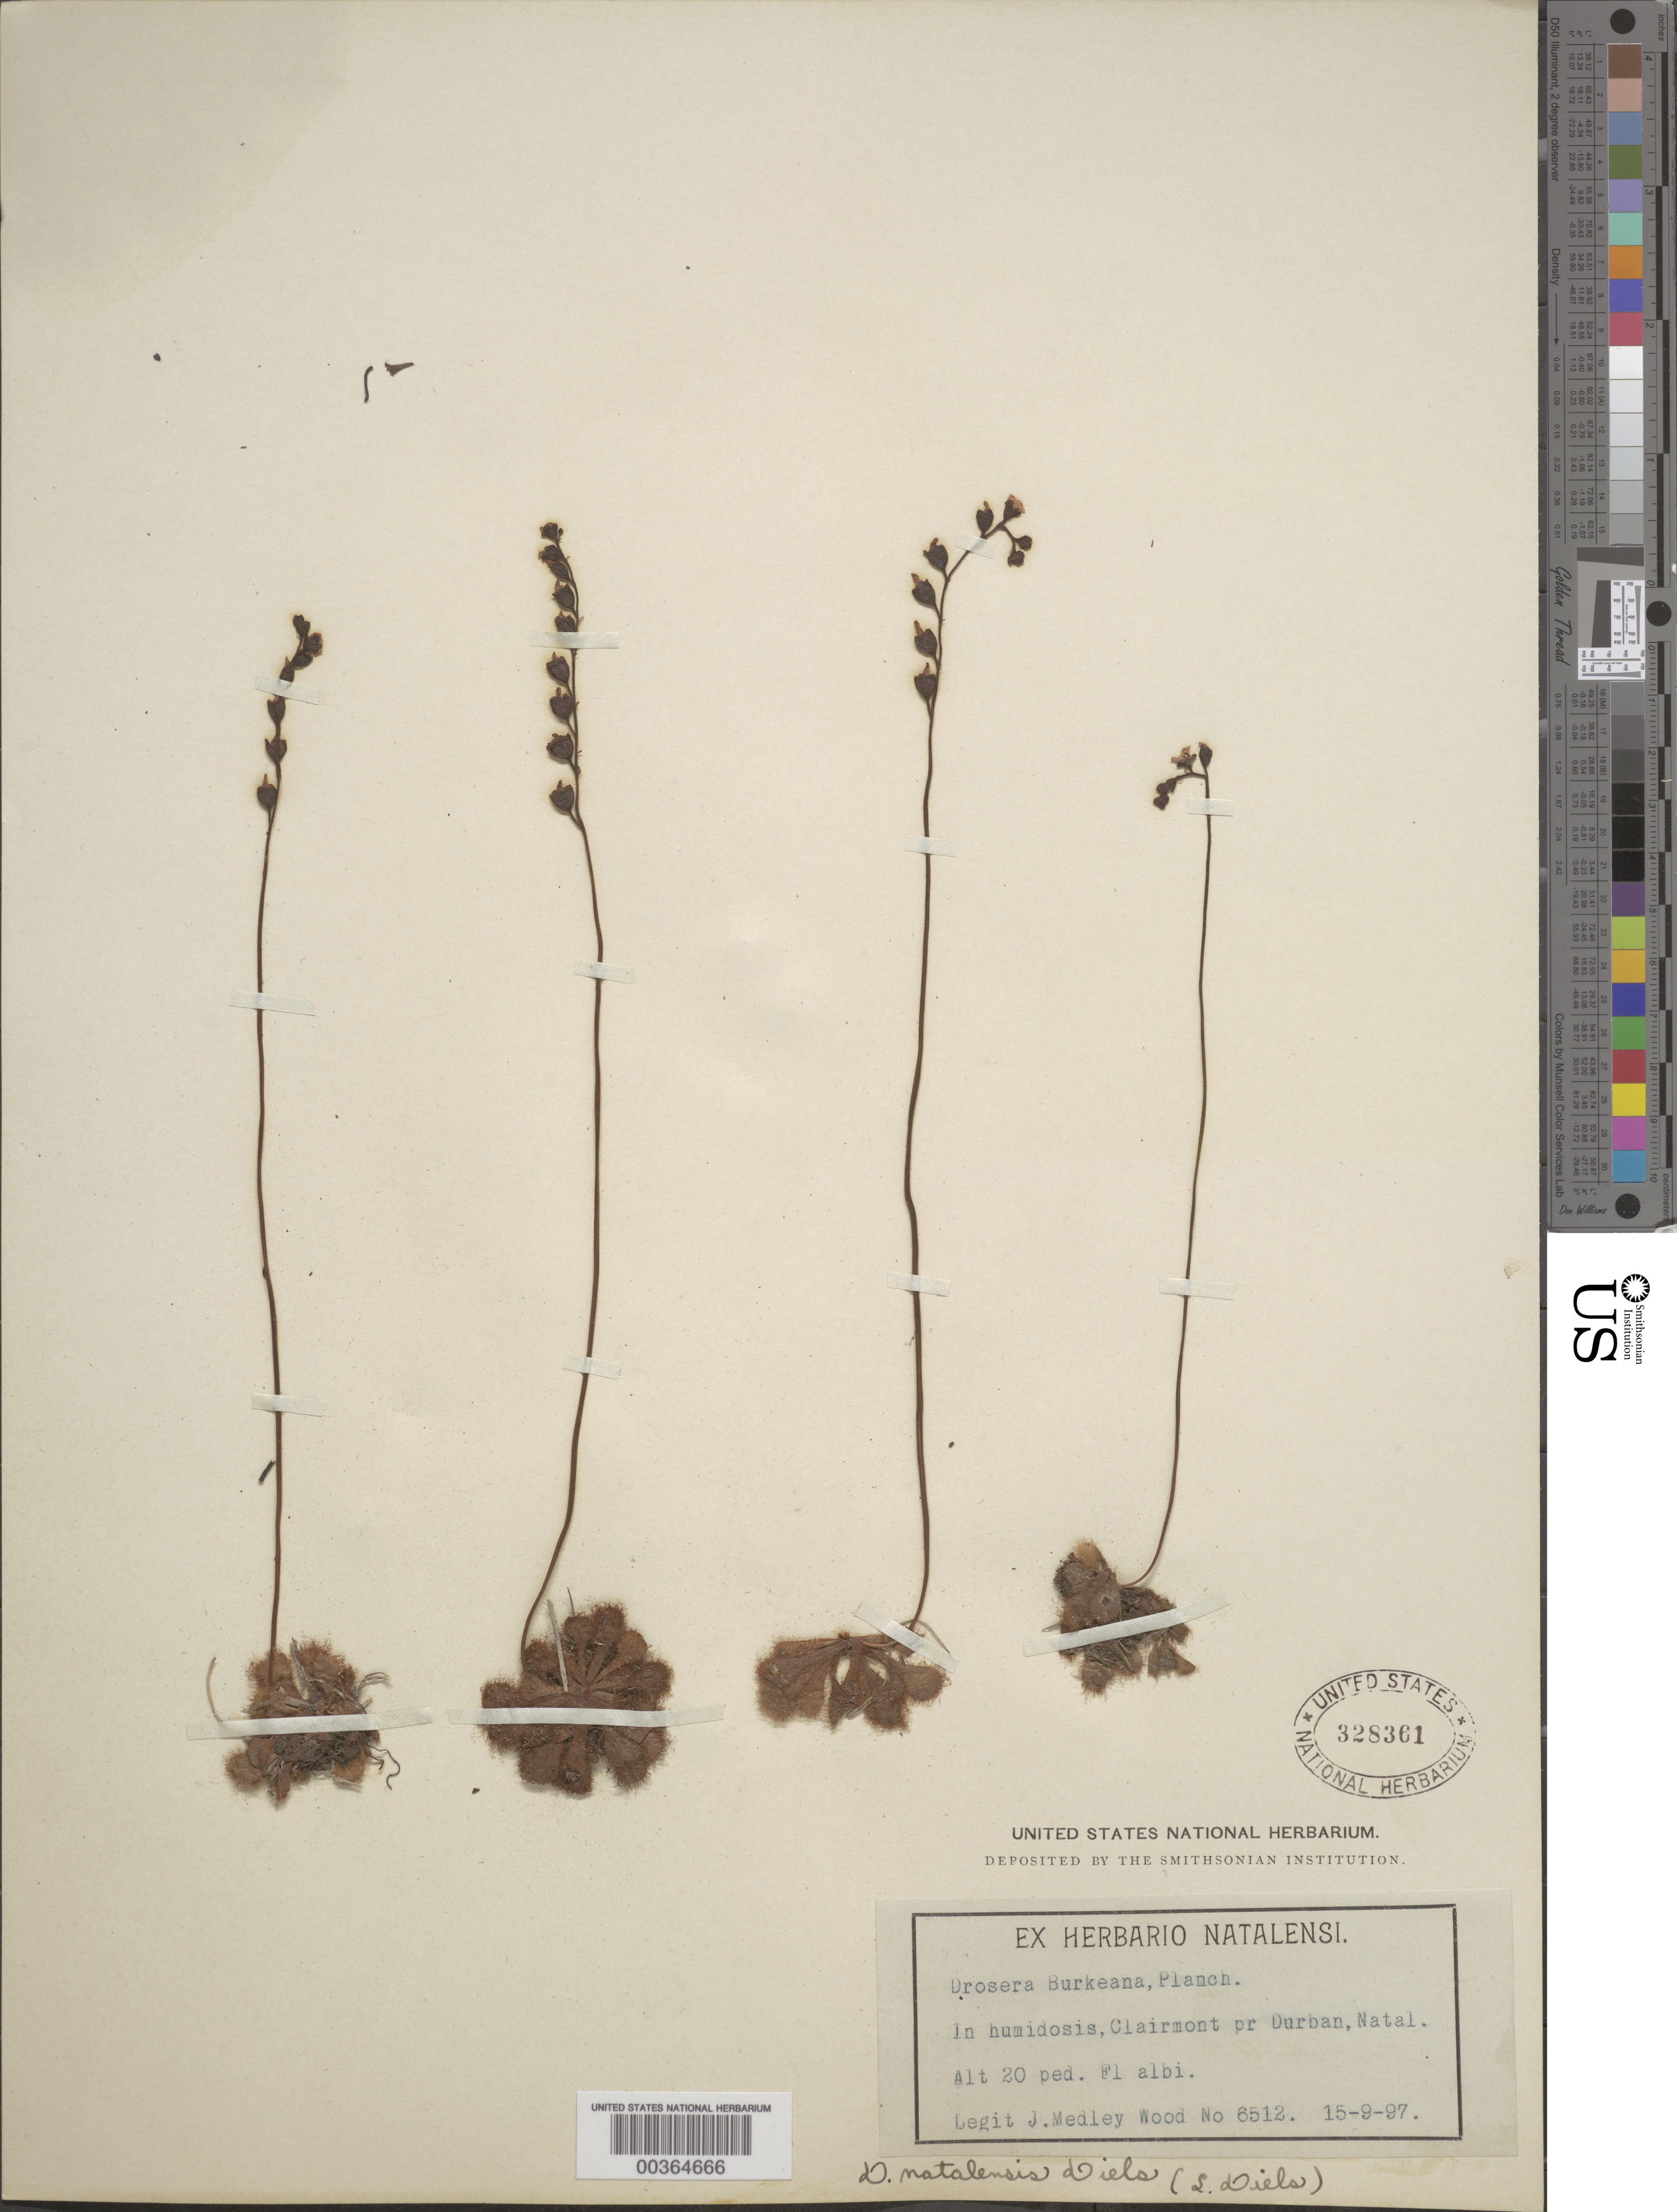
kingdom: Plantae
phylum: Tracheophyta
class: Magnoliopsida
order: Caryophyllales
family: Droseraceae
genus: Drosera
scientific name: Drosera burkeana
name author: Planch.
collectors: J. M. Wood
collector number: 6512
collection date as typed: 15 Sep 1897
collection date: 1897-09-15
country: South Africa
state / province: KwaZulu-Natal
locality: Clairmont, near durban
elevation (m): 6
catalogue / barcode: US 328361